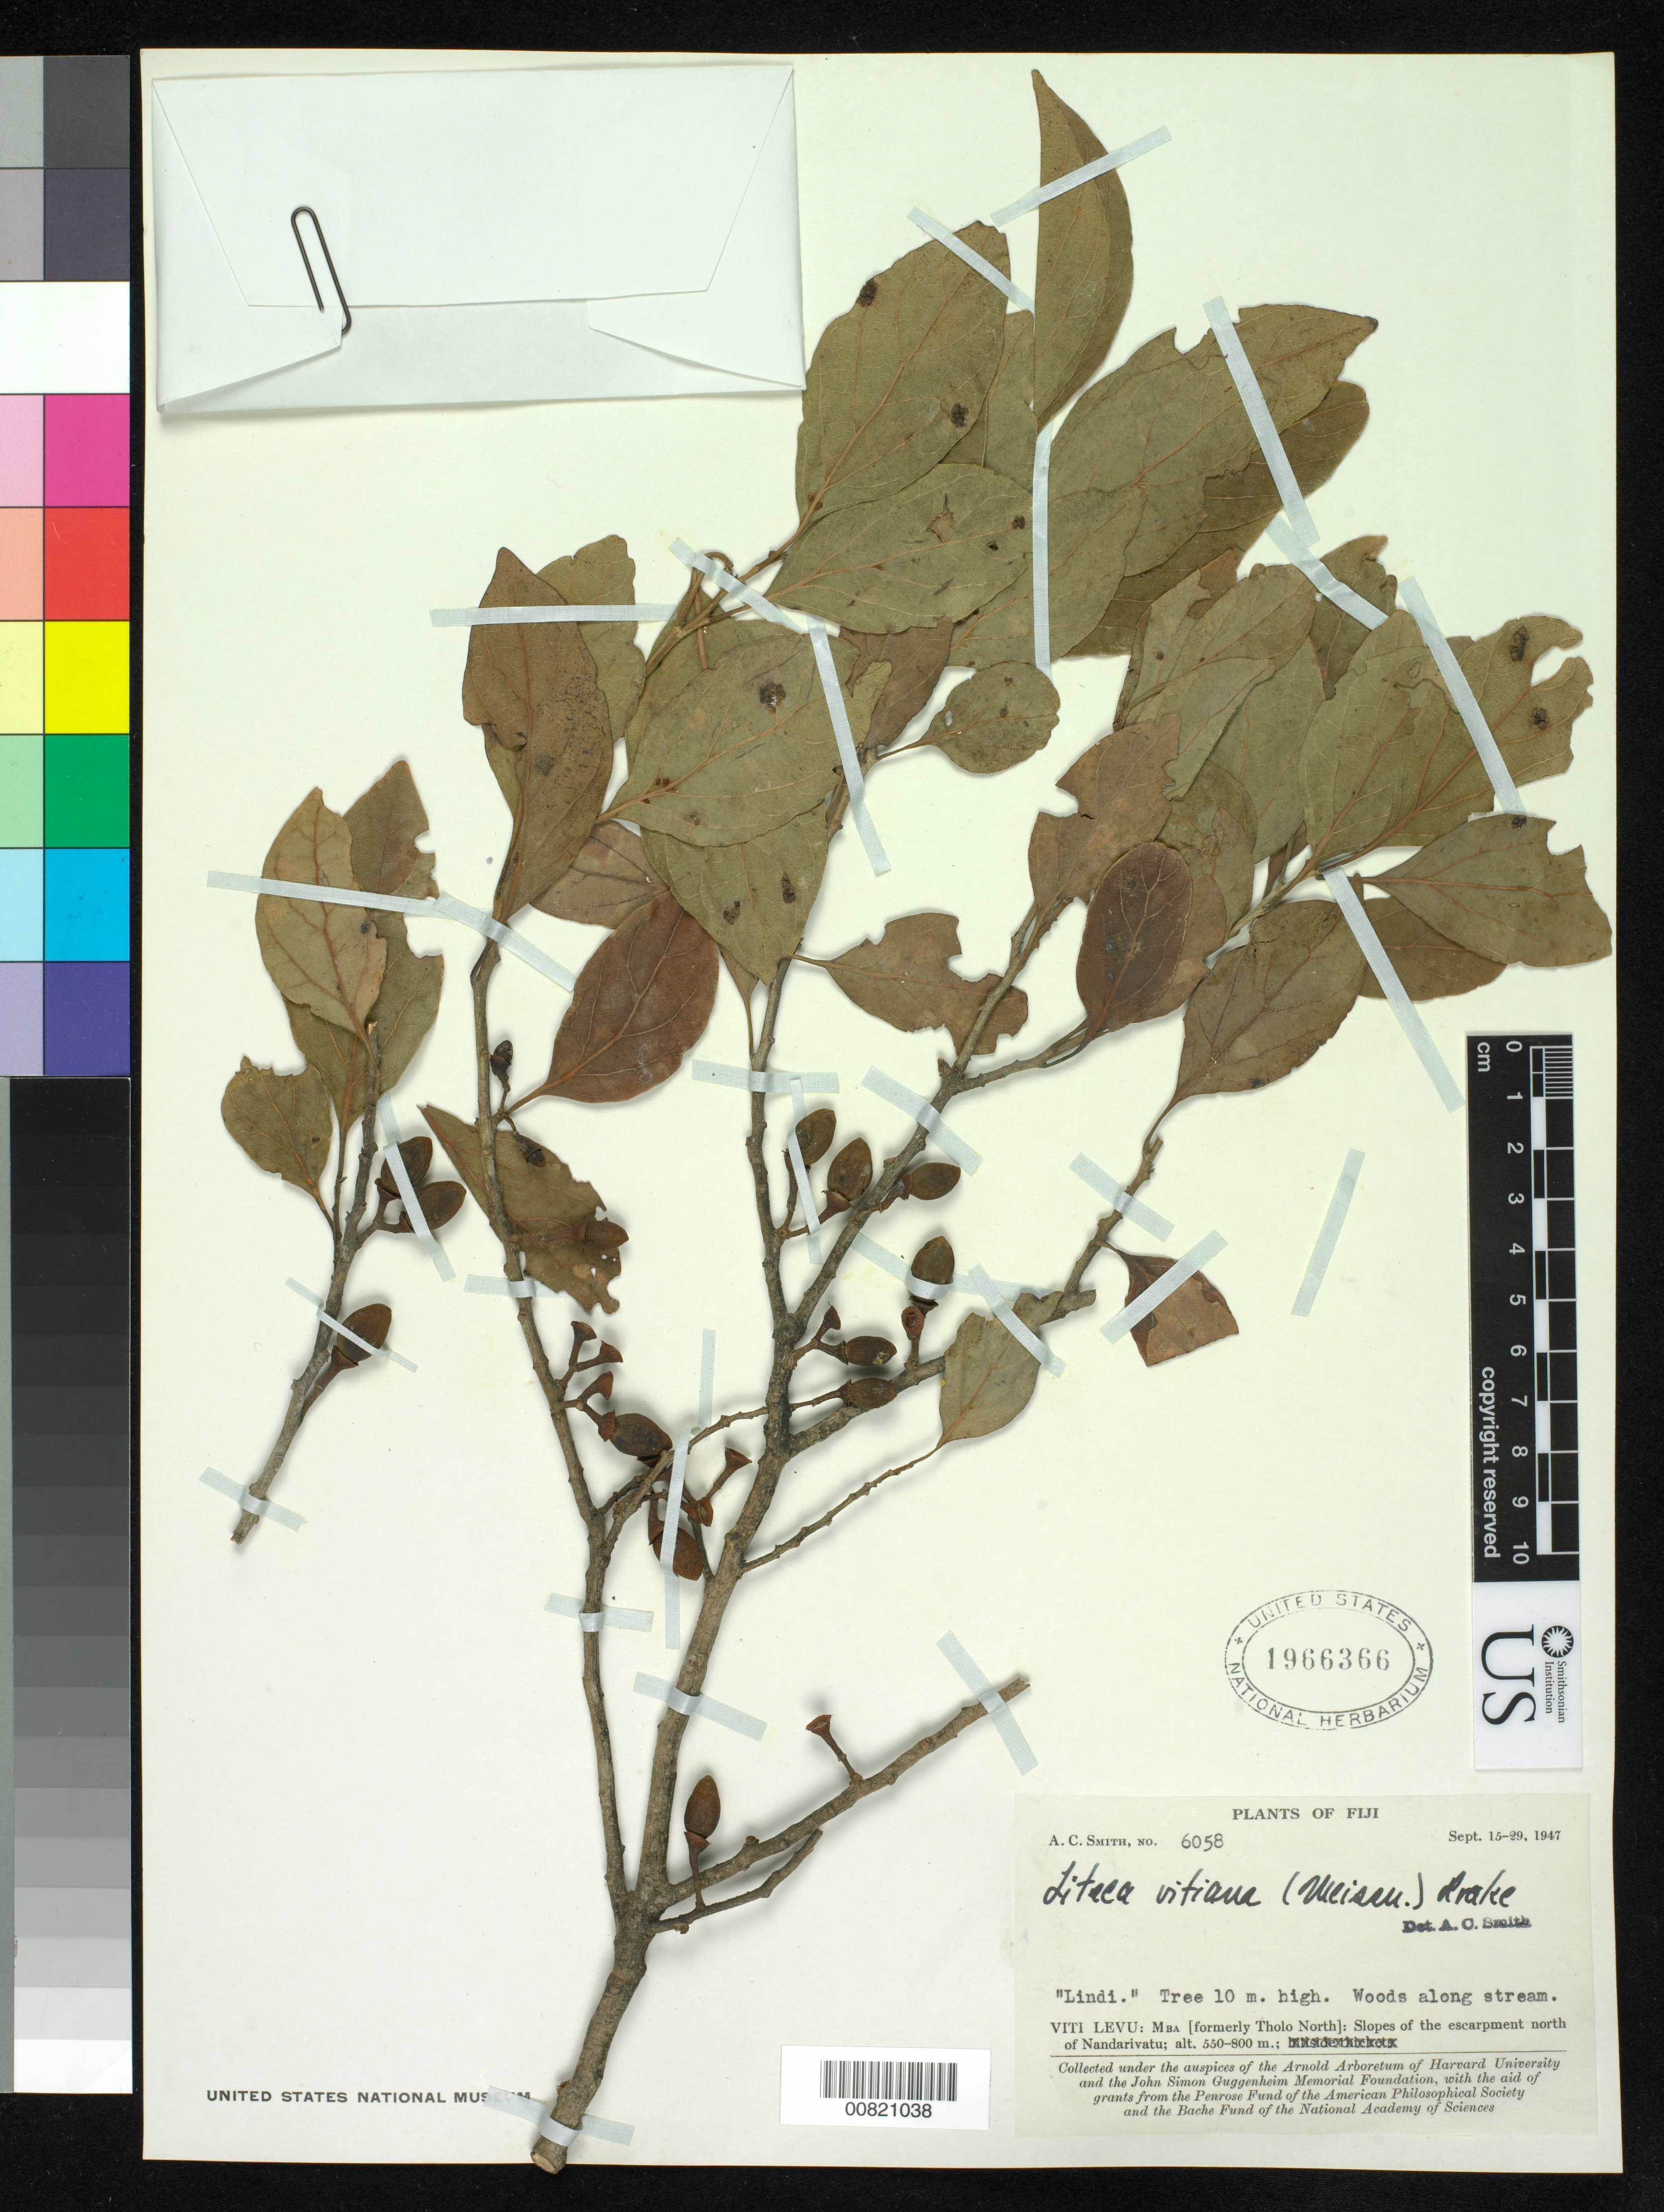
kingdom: Plantae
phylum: Tracheophyta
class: Magnoliopsida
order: Laurales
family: Lauraceae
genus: Litsea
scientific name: Litsea vitiana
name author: (Meisn.) Drake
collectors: C. A. Smith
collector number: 6058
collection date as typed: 15 Sep 1947 to 29 Sep 1947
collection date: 1947-09-15/1947-09-29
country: Fiji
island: Viti Levu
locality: Mba (formerly Tholo N): Slopes of the escarpment N of Nandarivatu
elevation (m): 550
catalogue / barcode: US 1966366